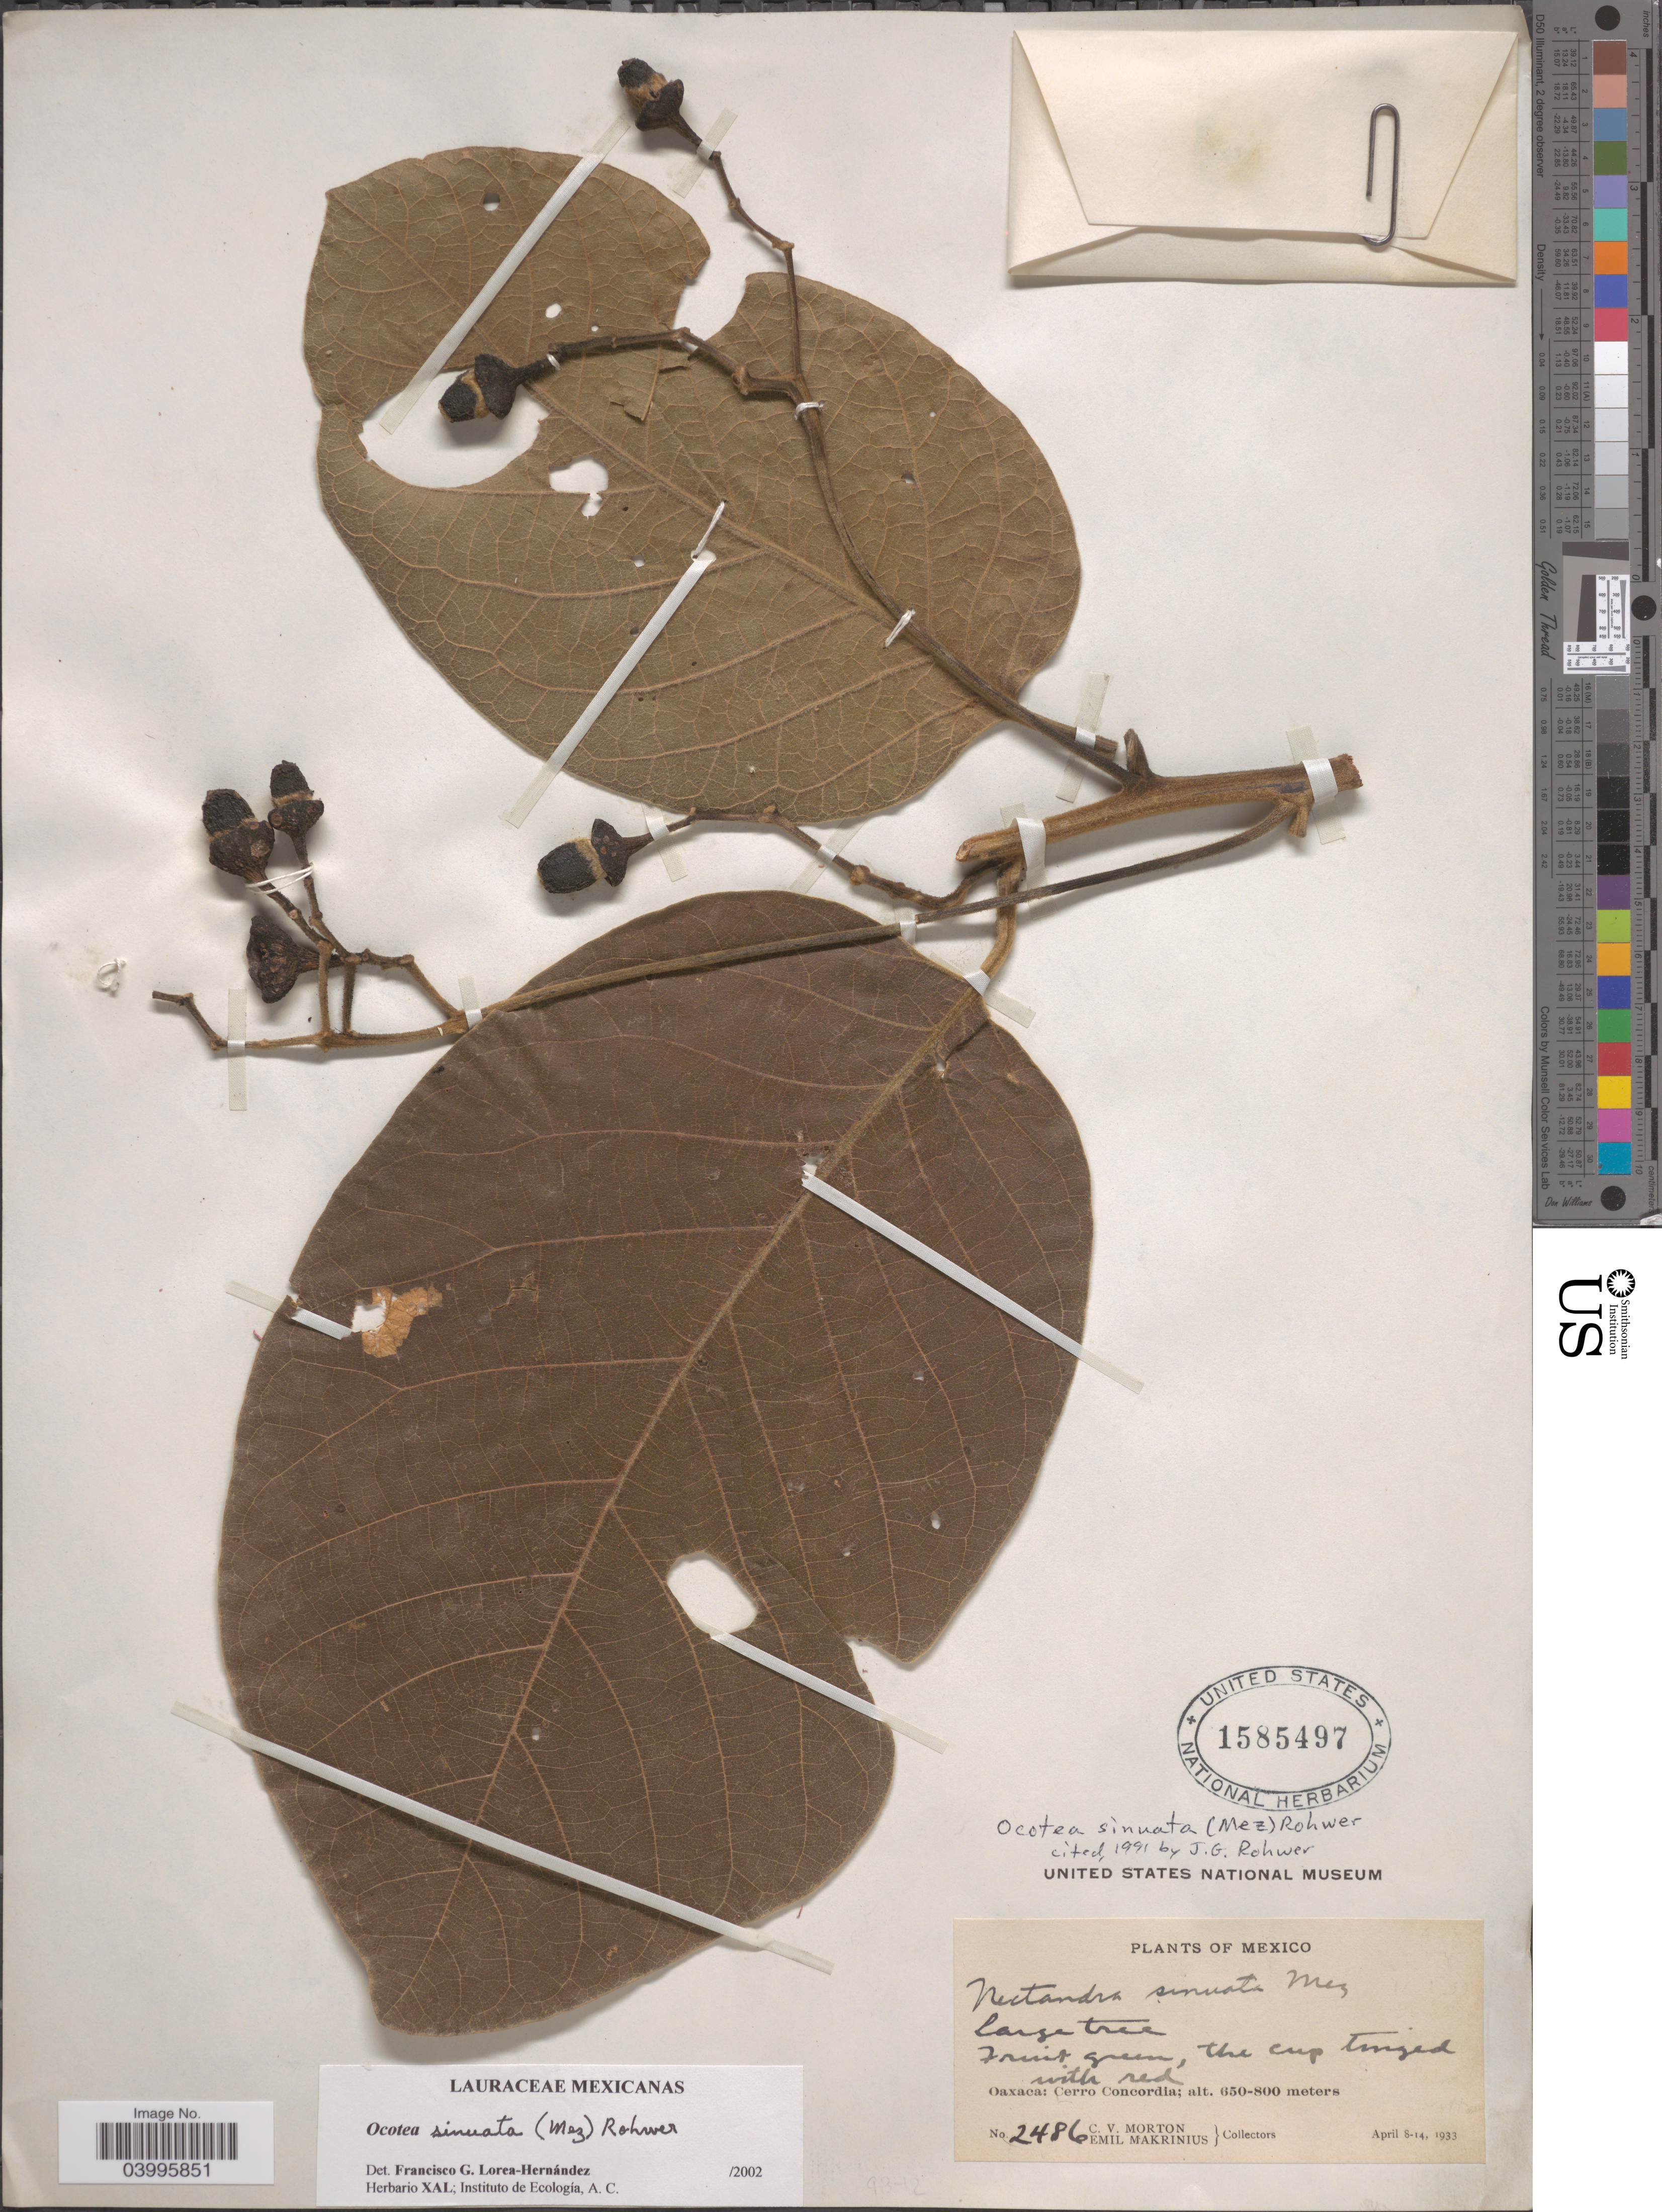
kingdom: Plantae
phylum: Tracheophyta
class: Magnoliopsida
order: Laurales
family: Lauraceae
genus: Ocotea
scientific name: Ocotea sinuata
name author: (Mez) Rohwer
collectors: C. V. Morton & E. Makrinius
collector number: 2486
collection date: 1933-04-08/1933-04-14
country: Mexico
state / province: Oaxaca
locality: Cerro Concordia.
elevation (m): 650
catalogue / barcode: US 1585497